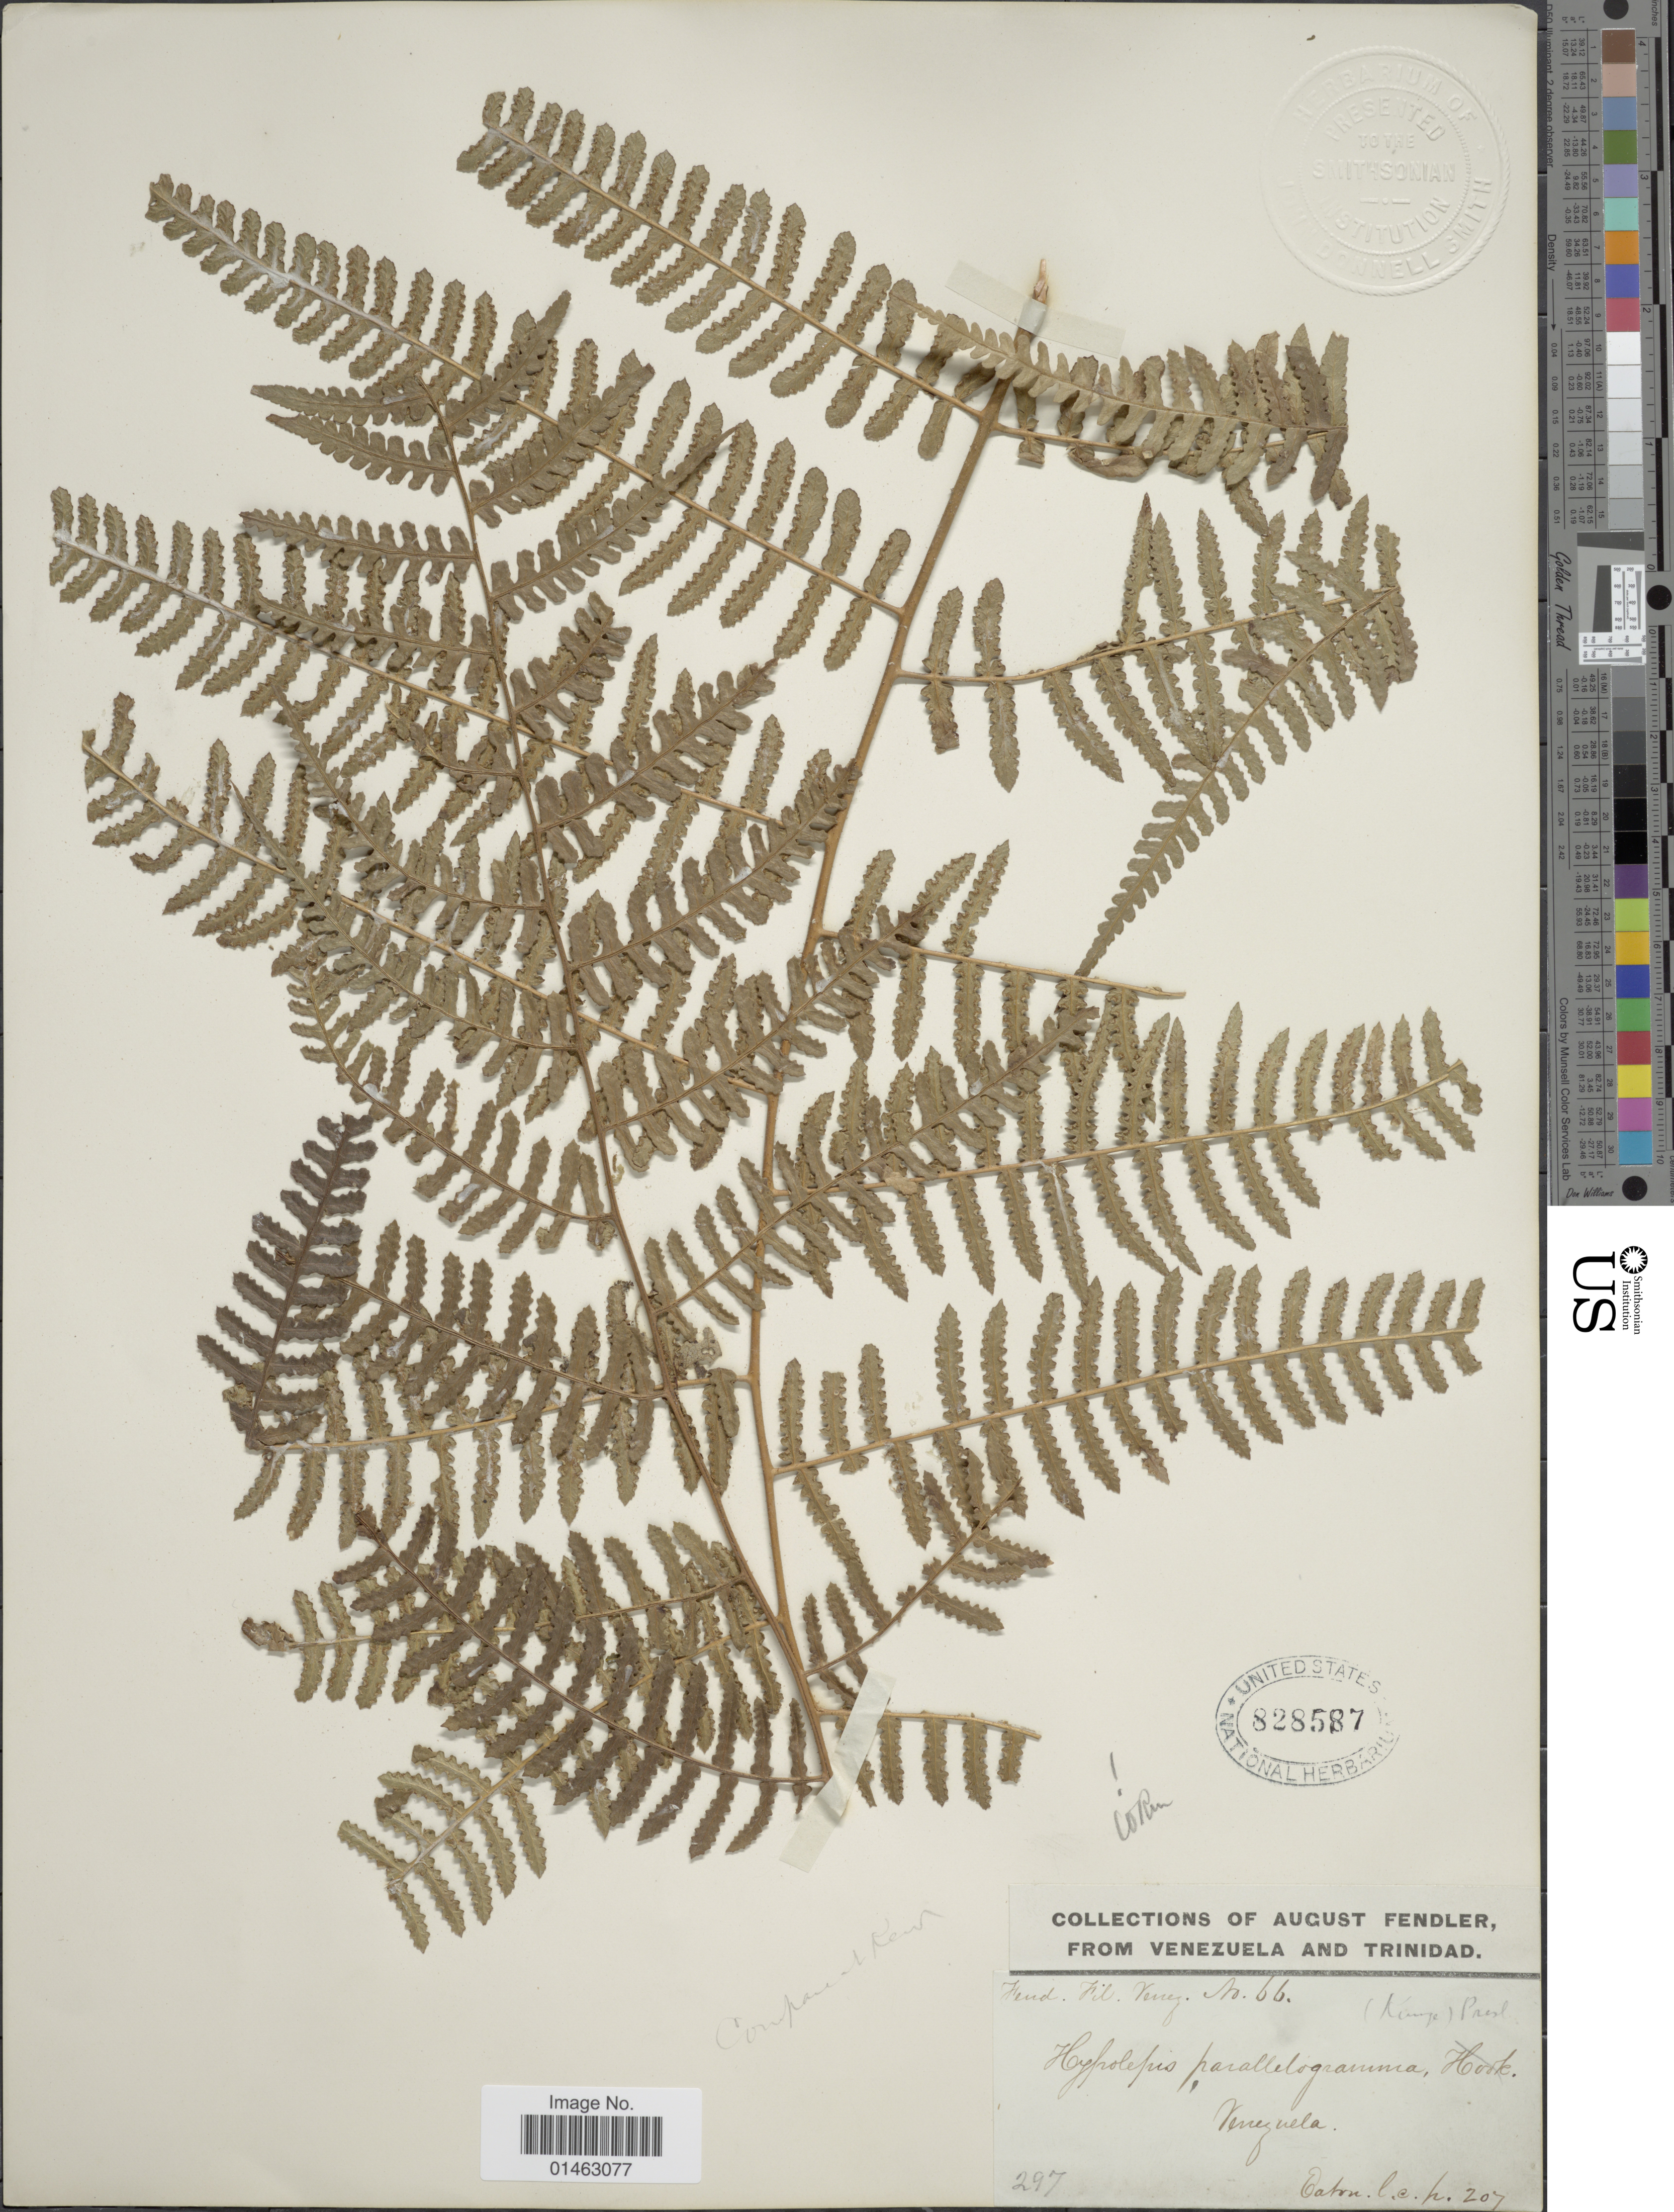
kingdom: Plantae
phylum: Tracheophyta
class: Polypodiopsida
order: Polypodiales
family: Dennstaedtiaceae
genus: Hypolepis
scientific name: Hypolepis parallelogramma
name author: (Kunze) C. Presl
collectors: -- Eaton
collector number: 297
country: Venezuela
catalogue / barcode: US 828587